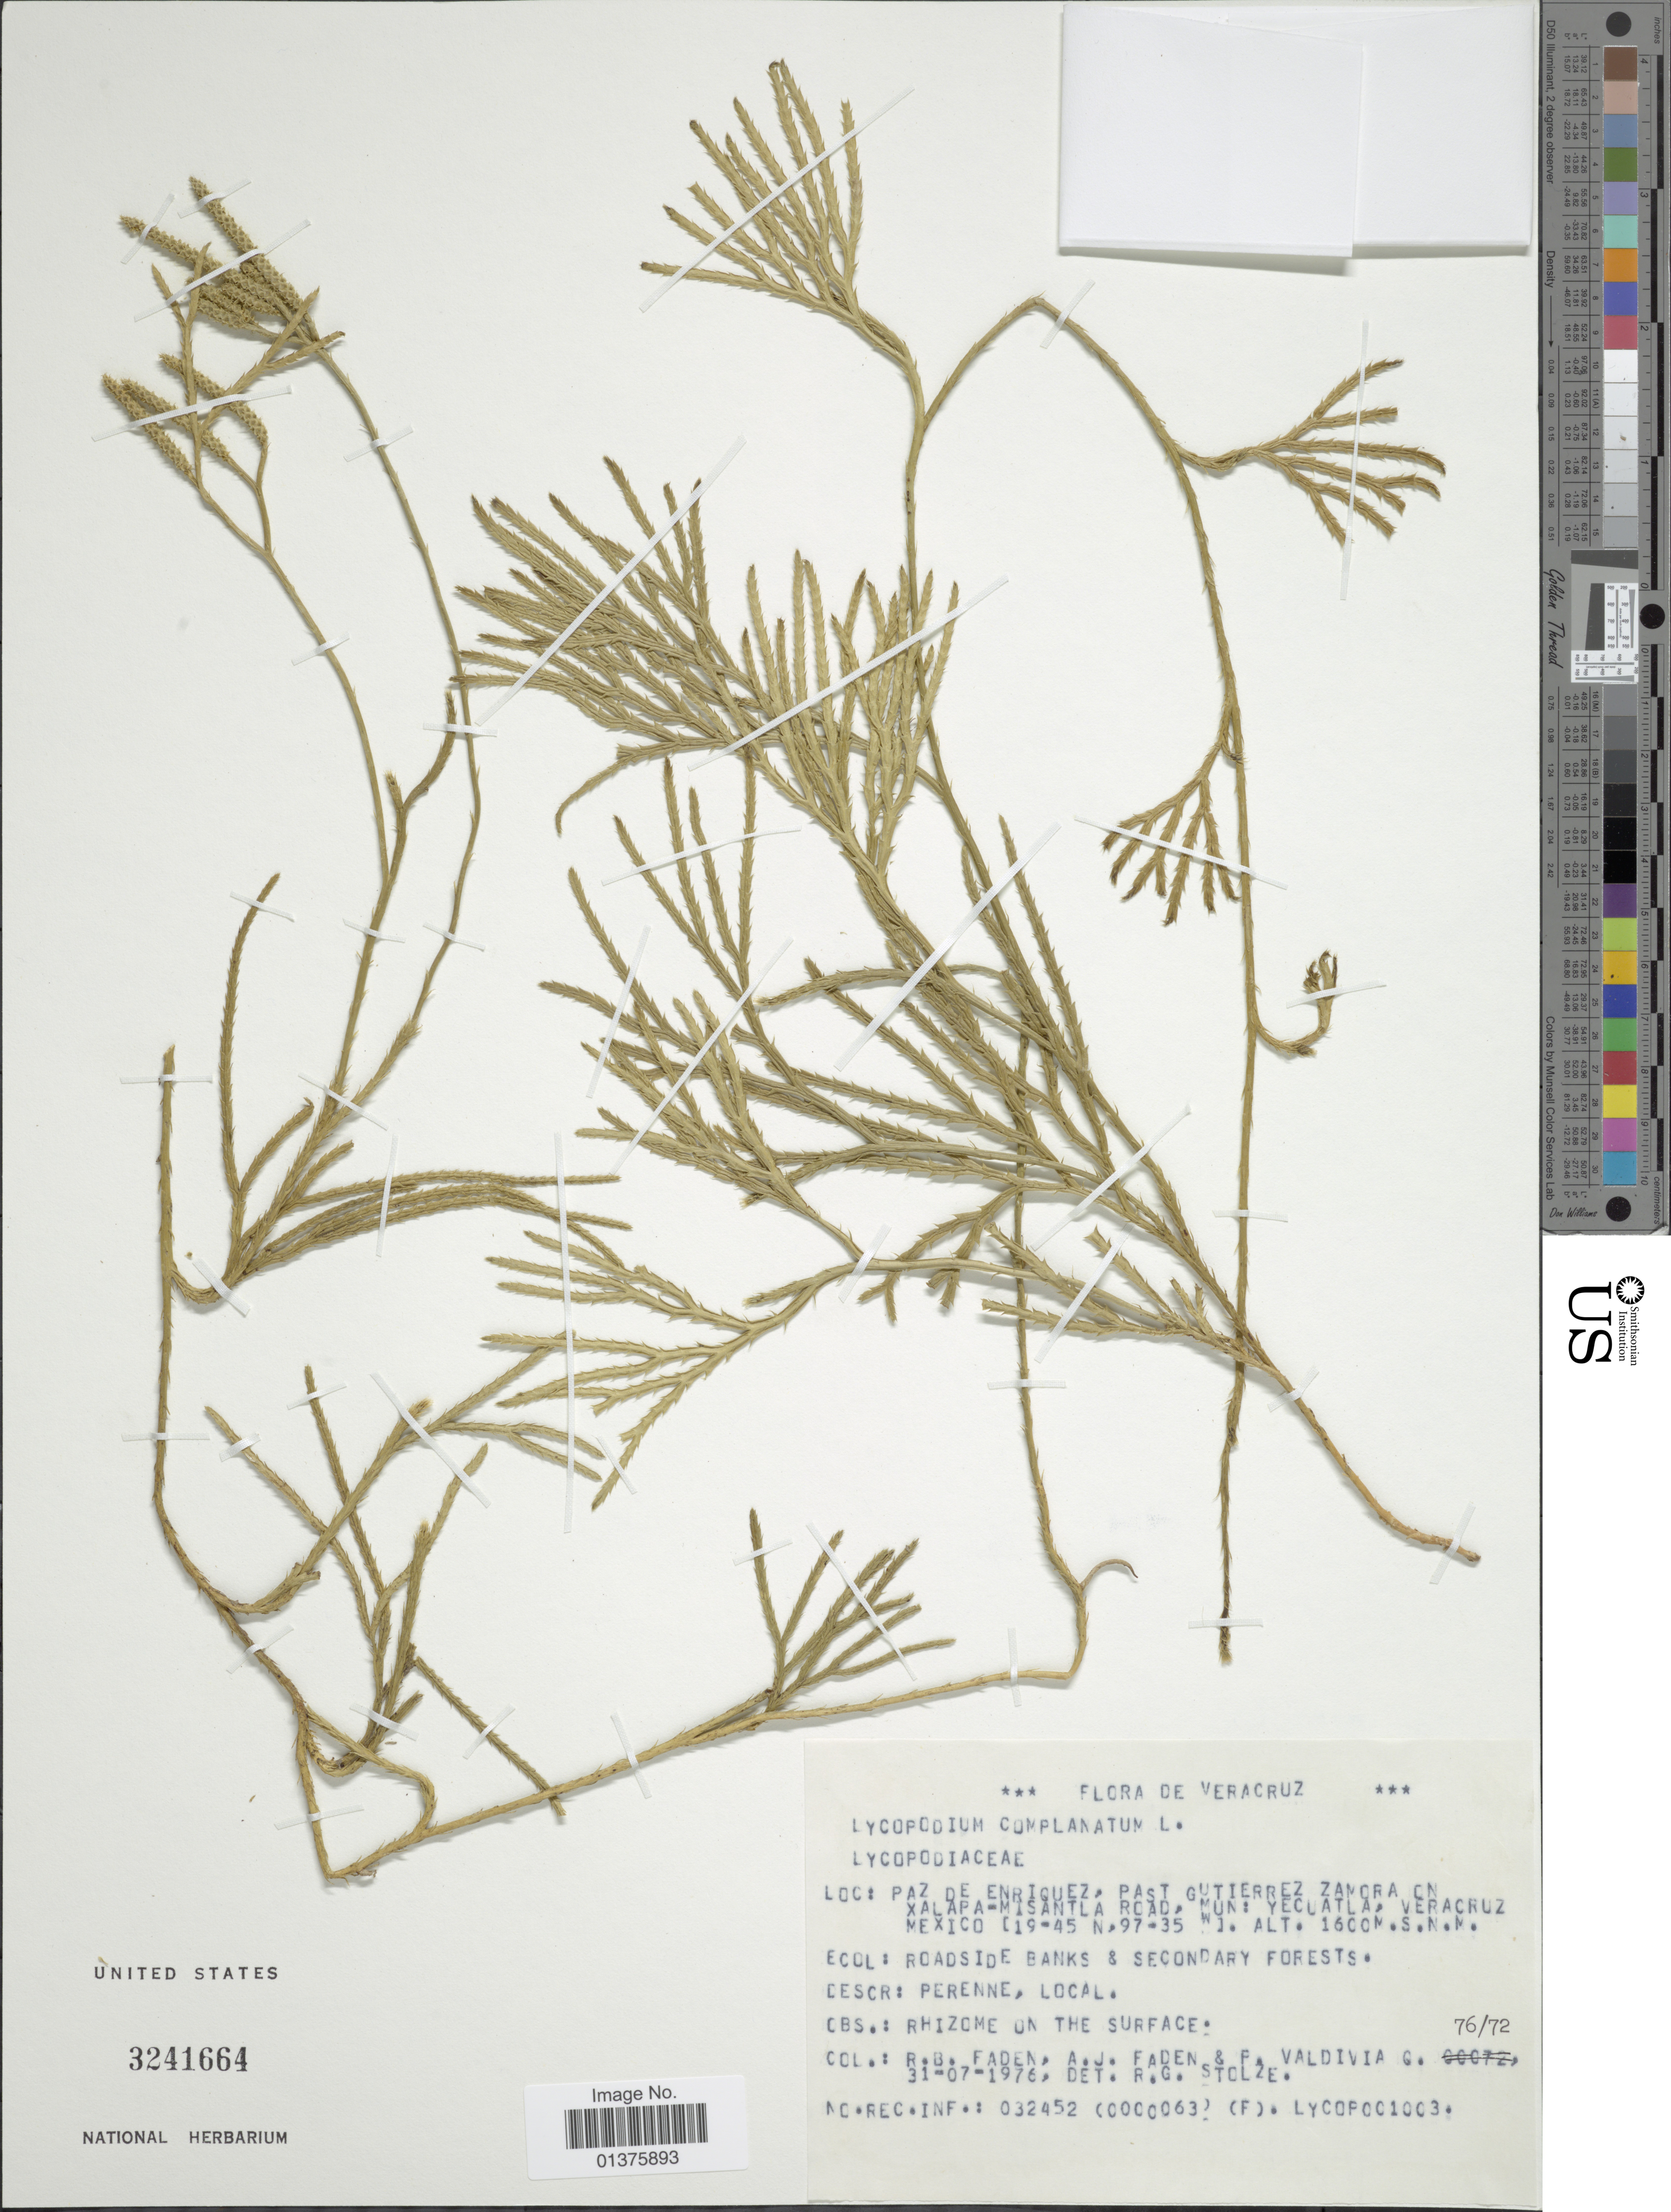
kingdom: Plantae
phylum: Tracheophyta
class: Lycopodiopsida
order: Lycopodiales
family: Lycopodiaceae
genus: Diphasiastrum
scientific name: Diphasiastrum thyoides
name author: (Humb. & Bonpl. ex Willd.) Holub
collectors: R. B. Faden, A. J. Faden & P. E. Valdivia Q.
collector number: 76/72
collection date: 1976-07-31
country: Mexico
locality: Paz de Enriquez, pas Gutierrez Zamora on Xalapa-Misantla road, Mun: Yecuatla, Veracruz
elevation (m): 1600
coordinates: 19-45, 97-35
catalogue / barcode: US 3241664